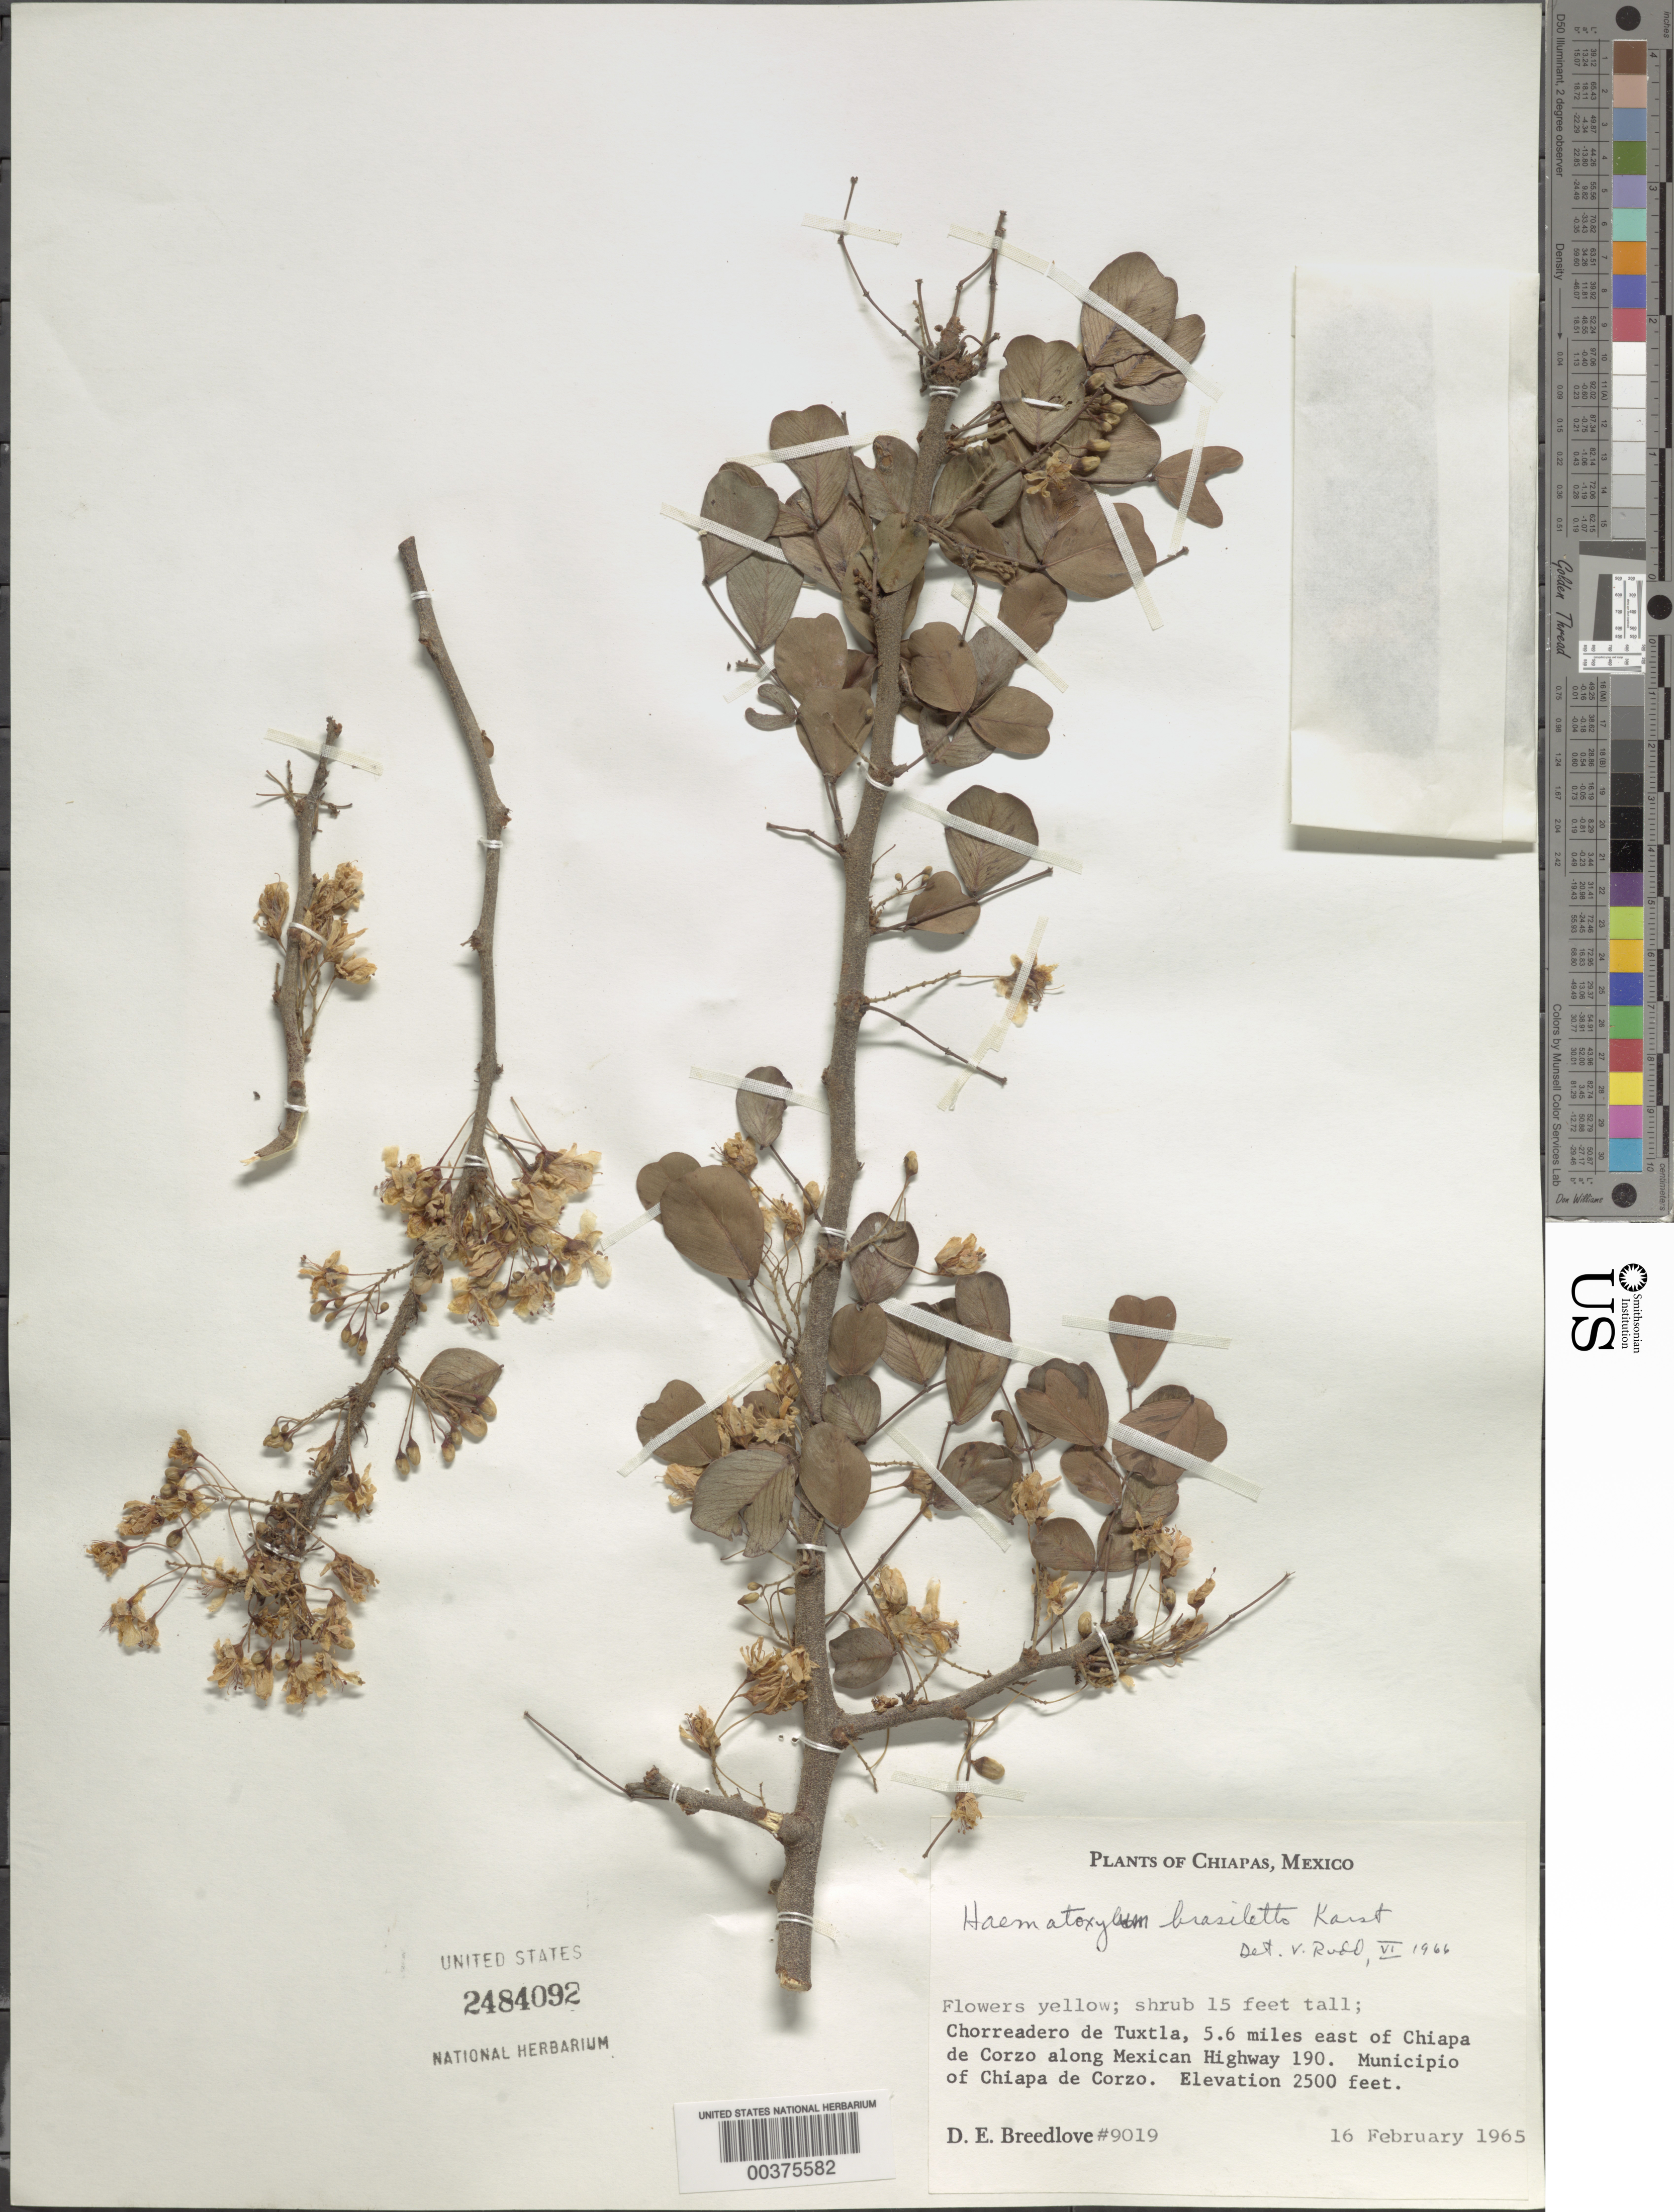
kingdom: Plantae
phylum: Tracheophyta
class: Magnoliopsida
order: Fabales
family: Fabaceae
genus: Haematoxylum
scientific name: Haematoxylum brasiletto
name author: H. Karst.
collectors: D. E. Breedlove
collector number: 9019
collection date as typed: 16 Feb 1965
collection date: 1965-02-16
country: Mexico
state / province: Chiapas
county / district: Chiapa de Corzo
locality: Chorreadero de Tuxtla, 5.6 mi E of Chiapa de Corzo along Mexican hwy 190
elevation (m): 762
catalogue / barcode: US 2484092